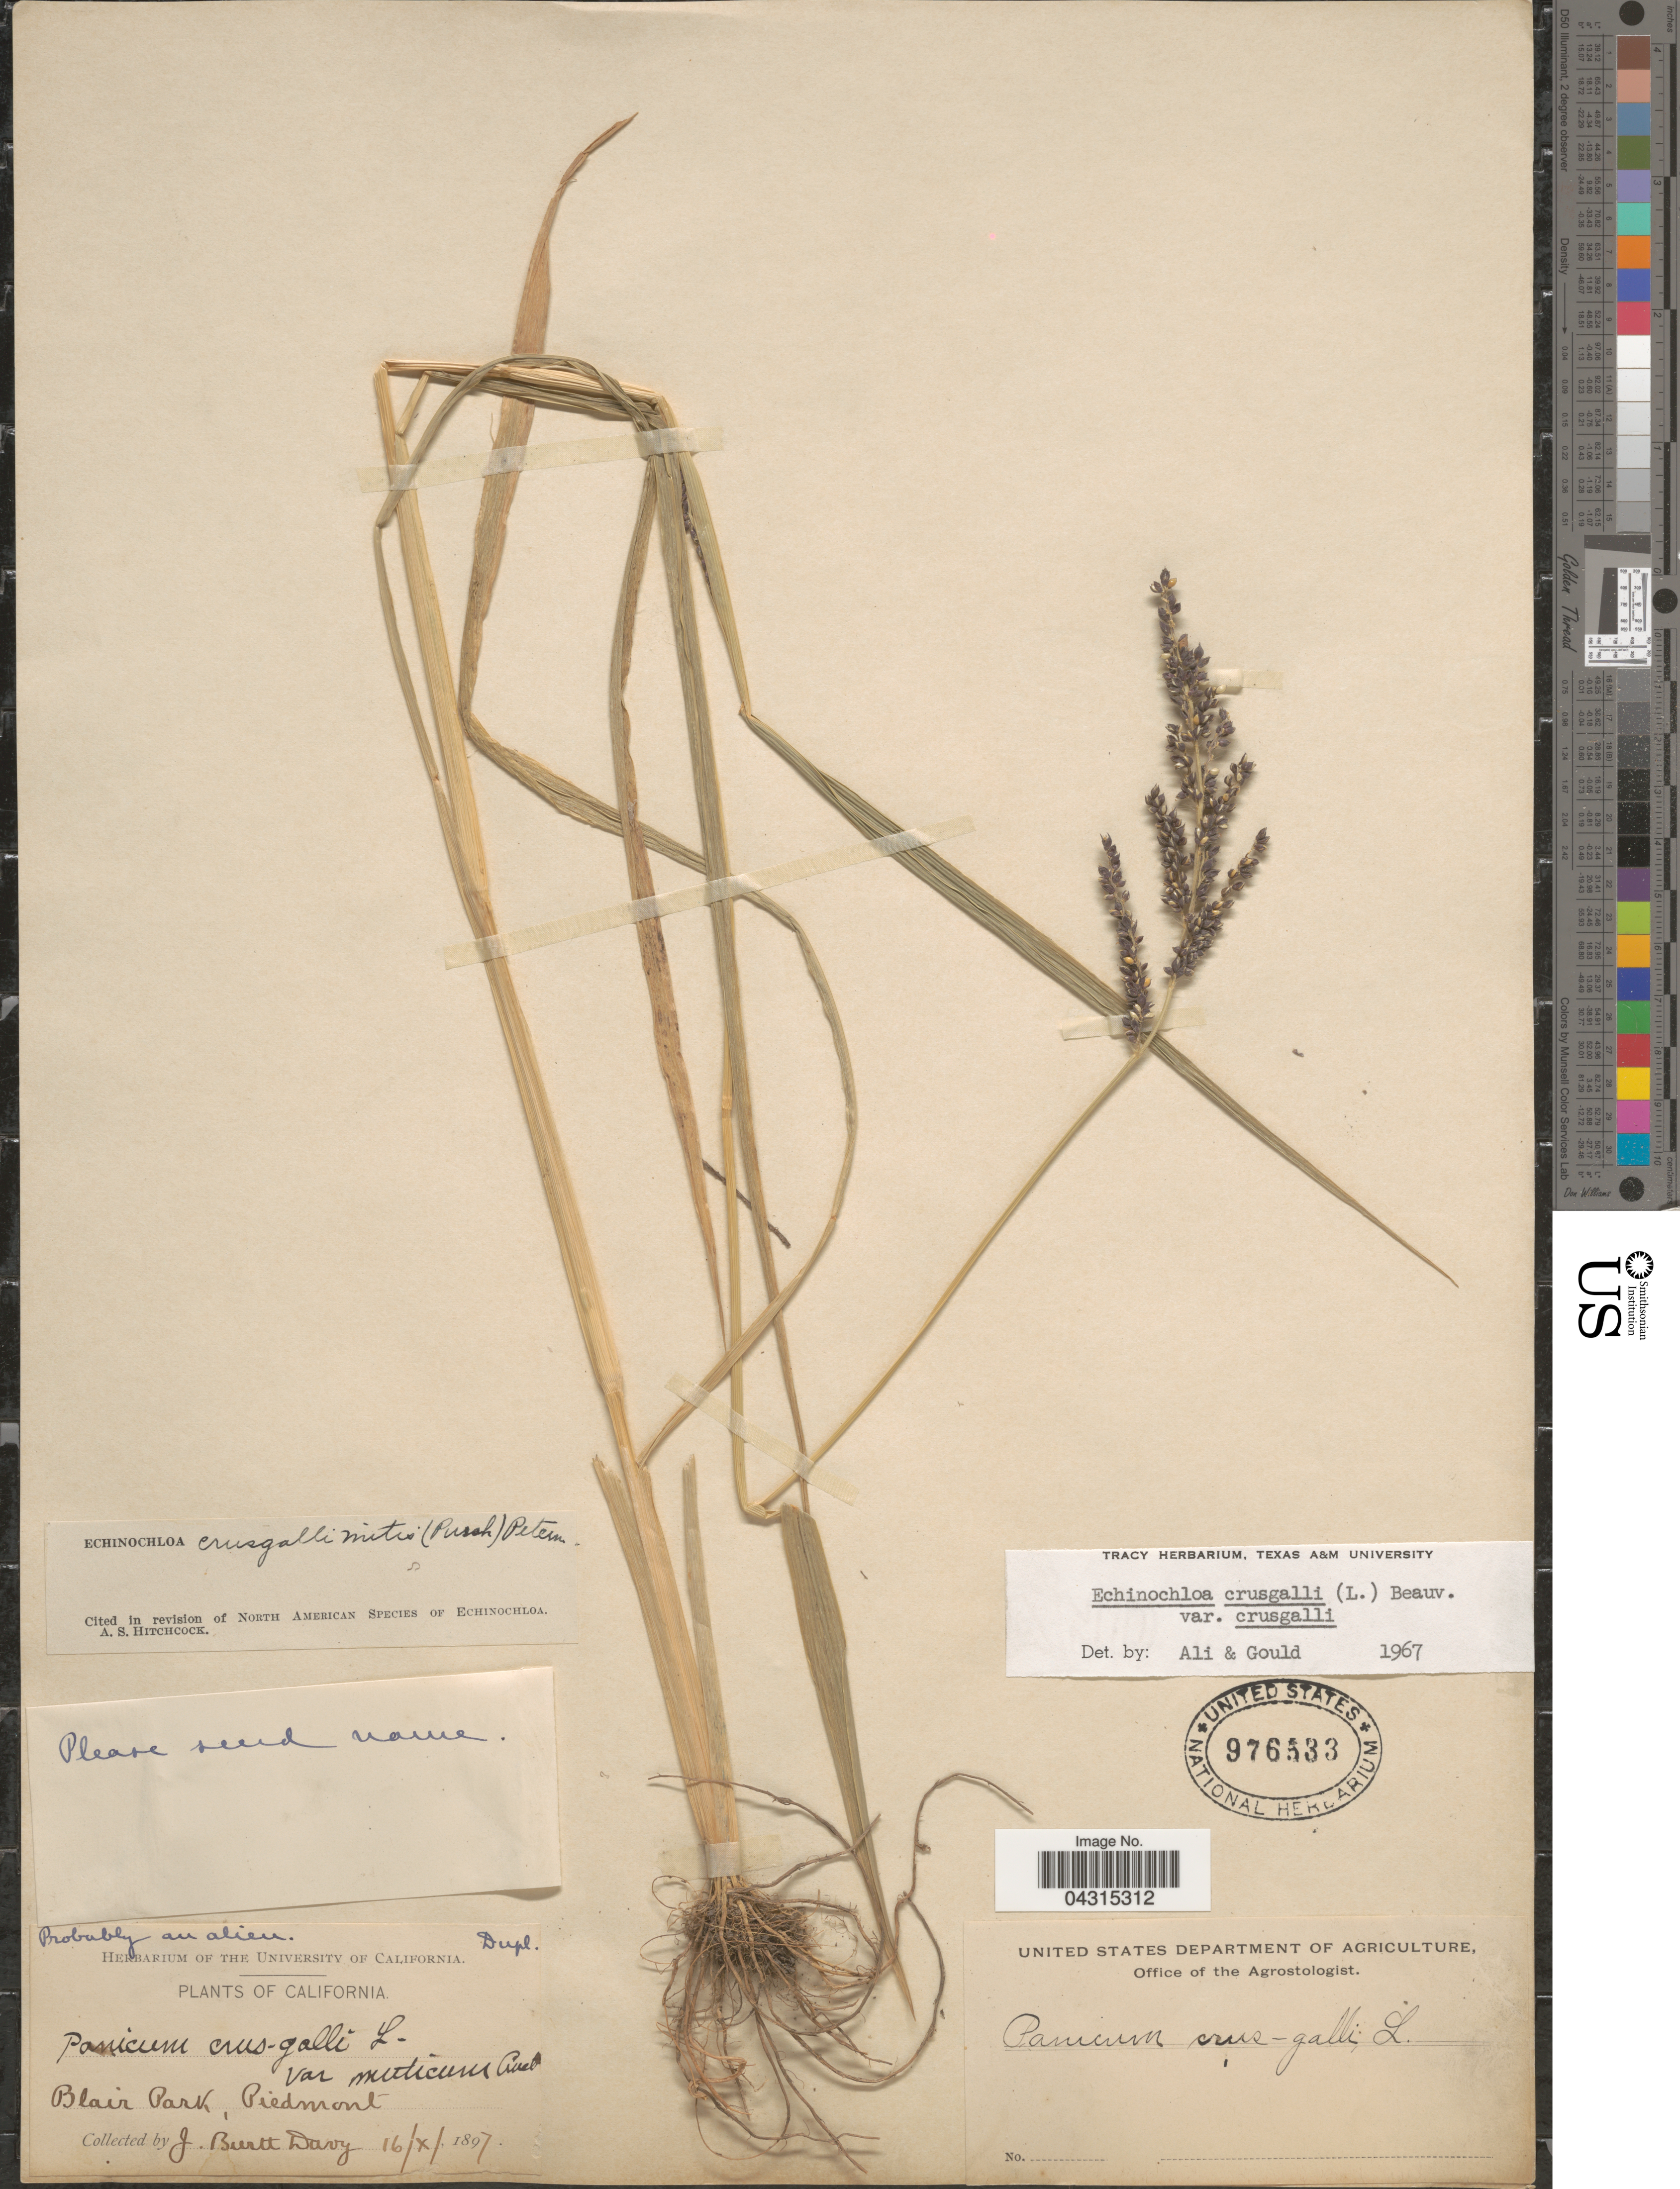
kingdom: Plantae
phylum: Tracheophyta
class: Liliopsida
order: Poales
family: Poaceae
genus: Echinochloa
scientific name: Echinochloa crus-galli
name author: (L.) P. Beauv.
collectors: J. Burtt Davy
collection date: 1897-10-16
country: United States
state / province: California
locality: Blair Park, Piedmont.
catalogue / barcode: US 976533